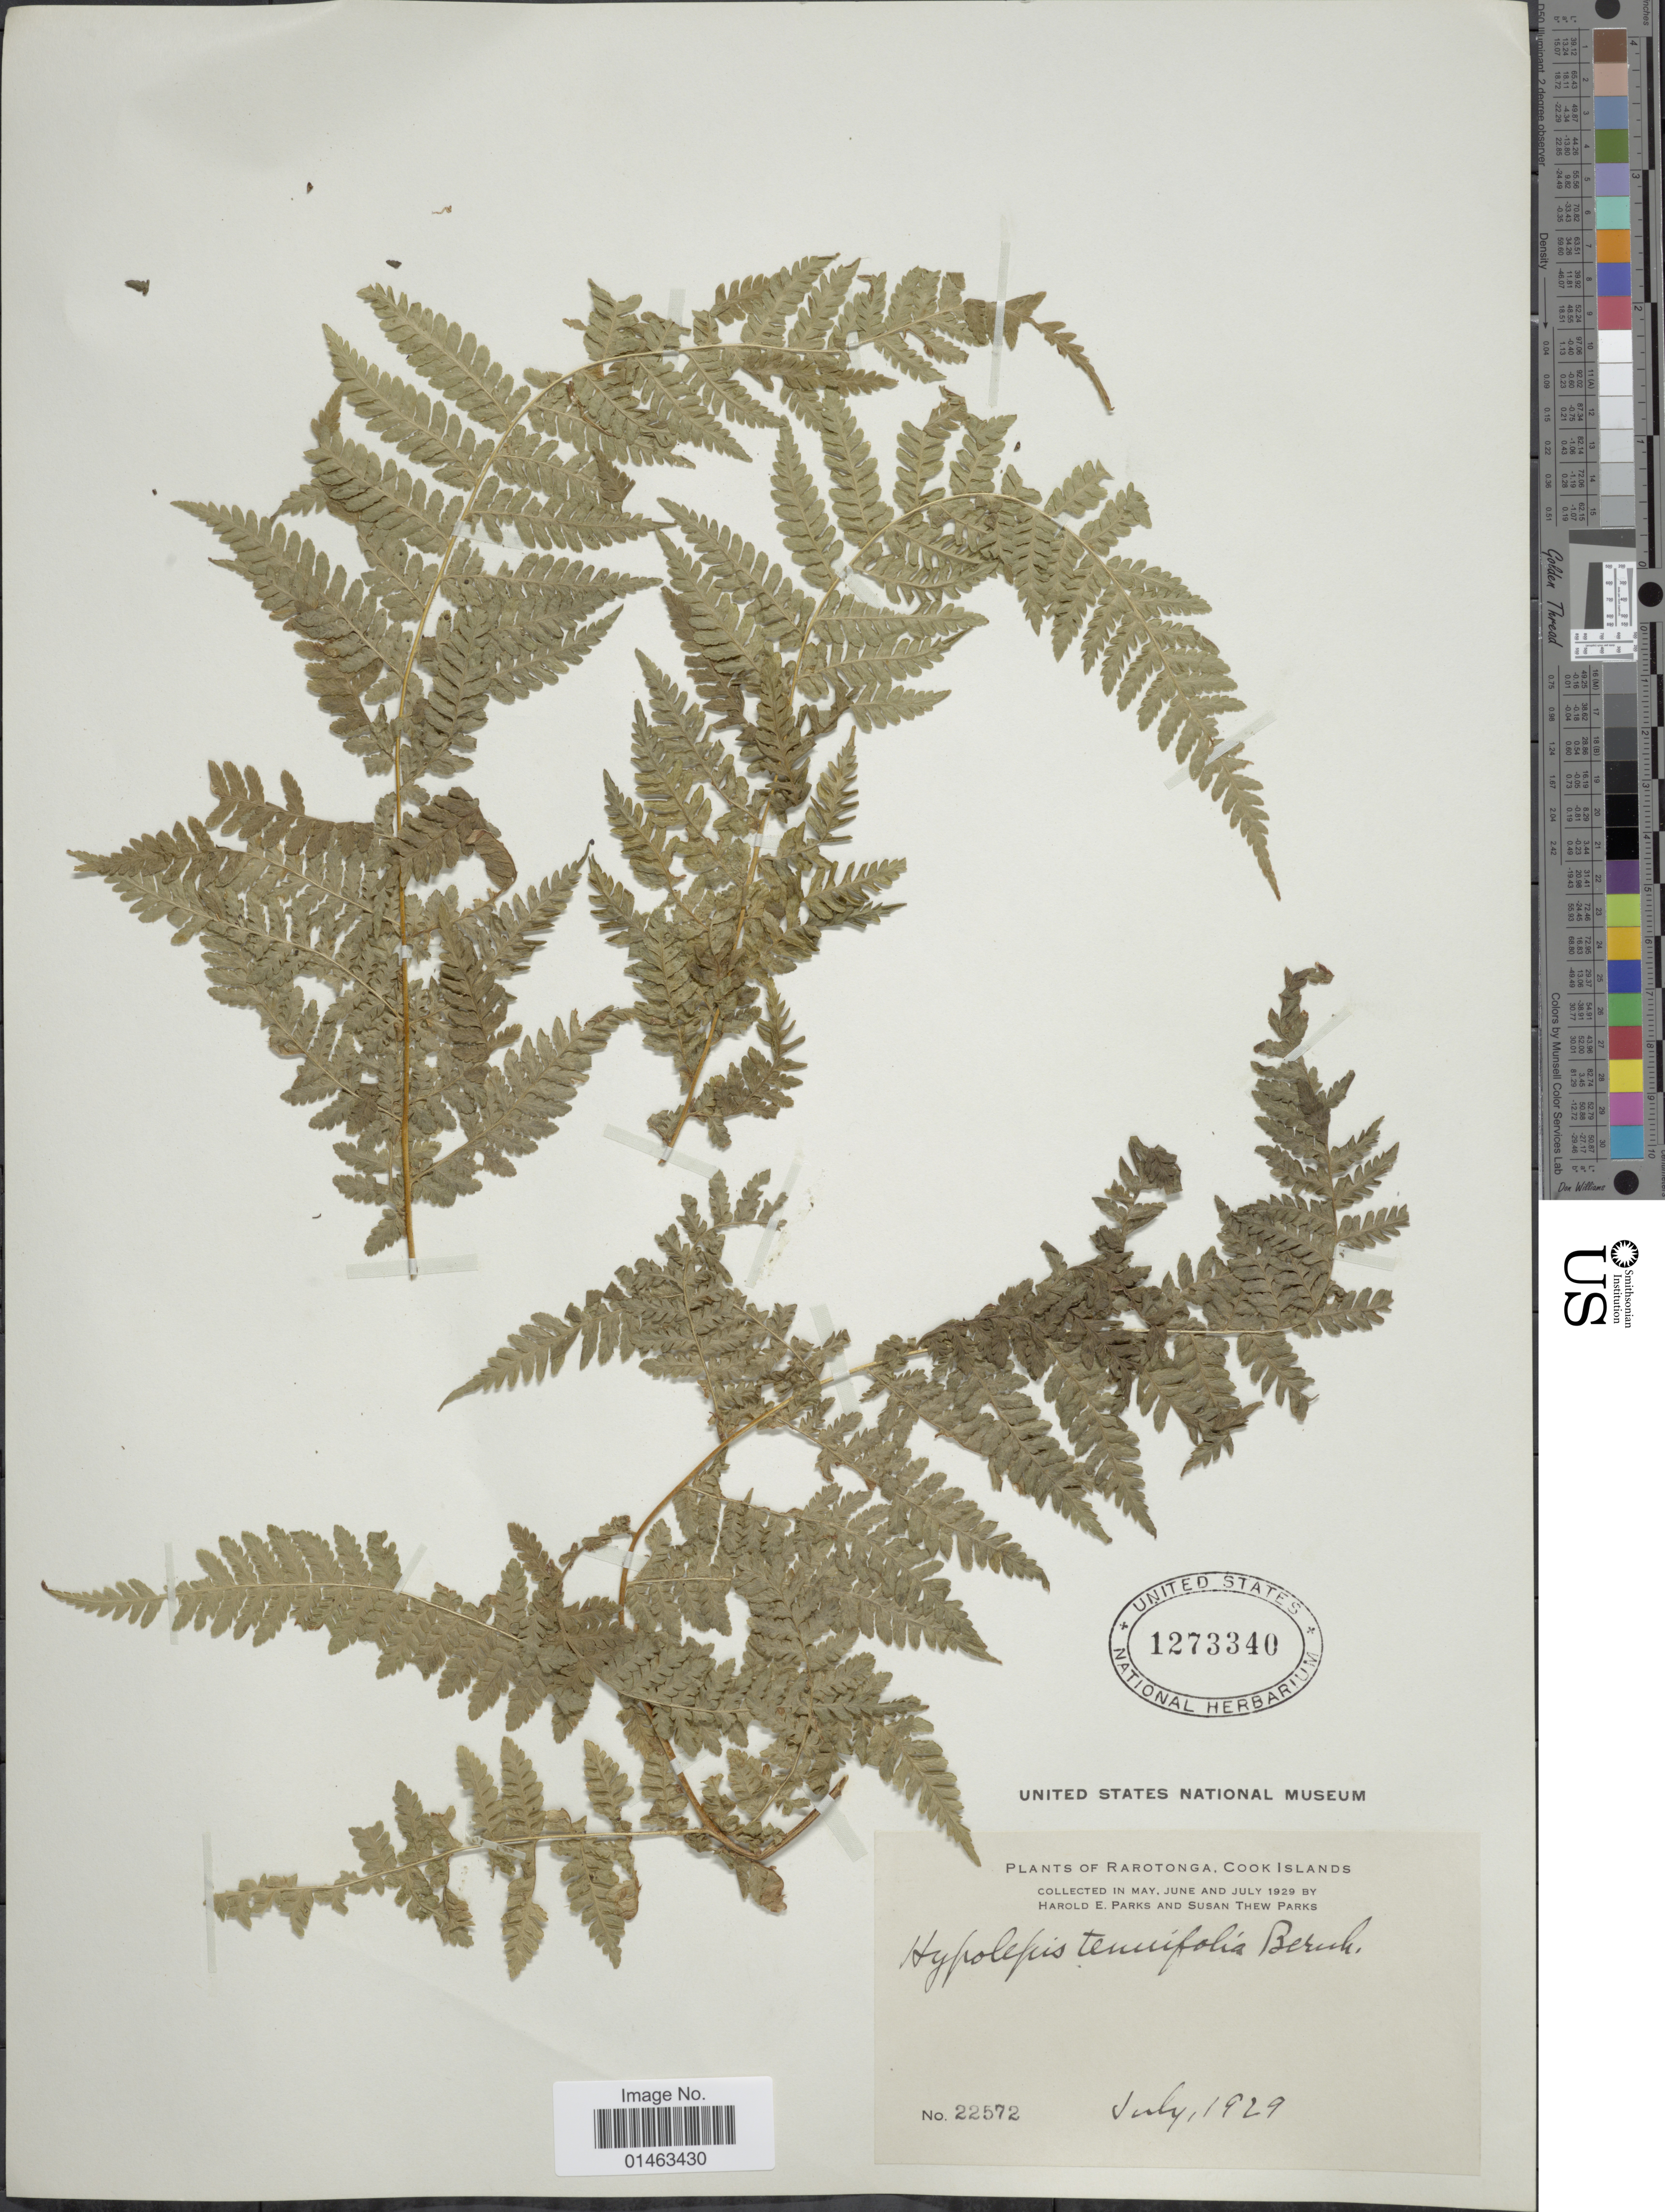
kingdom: Plantae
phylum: Tracheophyta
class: Polypodiopsida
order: Polypodiales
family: Dennstaedtiaceae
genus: Hypolepis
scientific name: Hypolepis tenuifolia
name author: (G. Forst.) Bernh.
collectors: H. E. Parks & S. Parks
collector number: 22572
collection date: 1929-07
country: Cook Islands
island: Rarotonga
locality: Rarotonga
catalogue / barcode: US 1273340